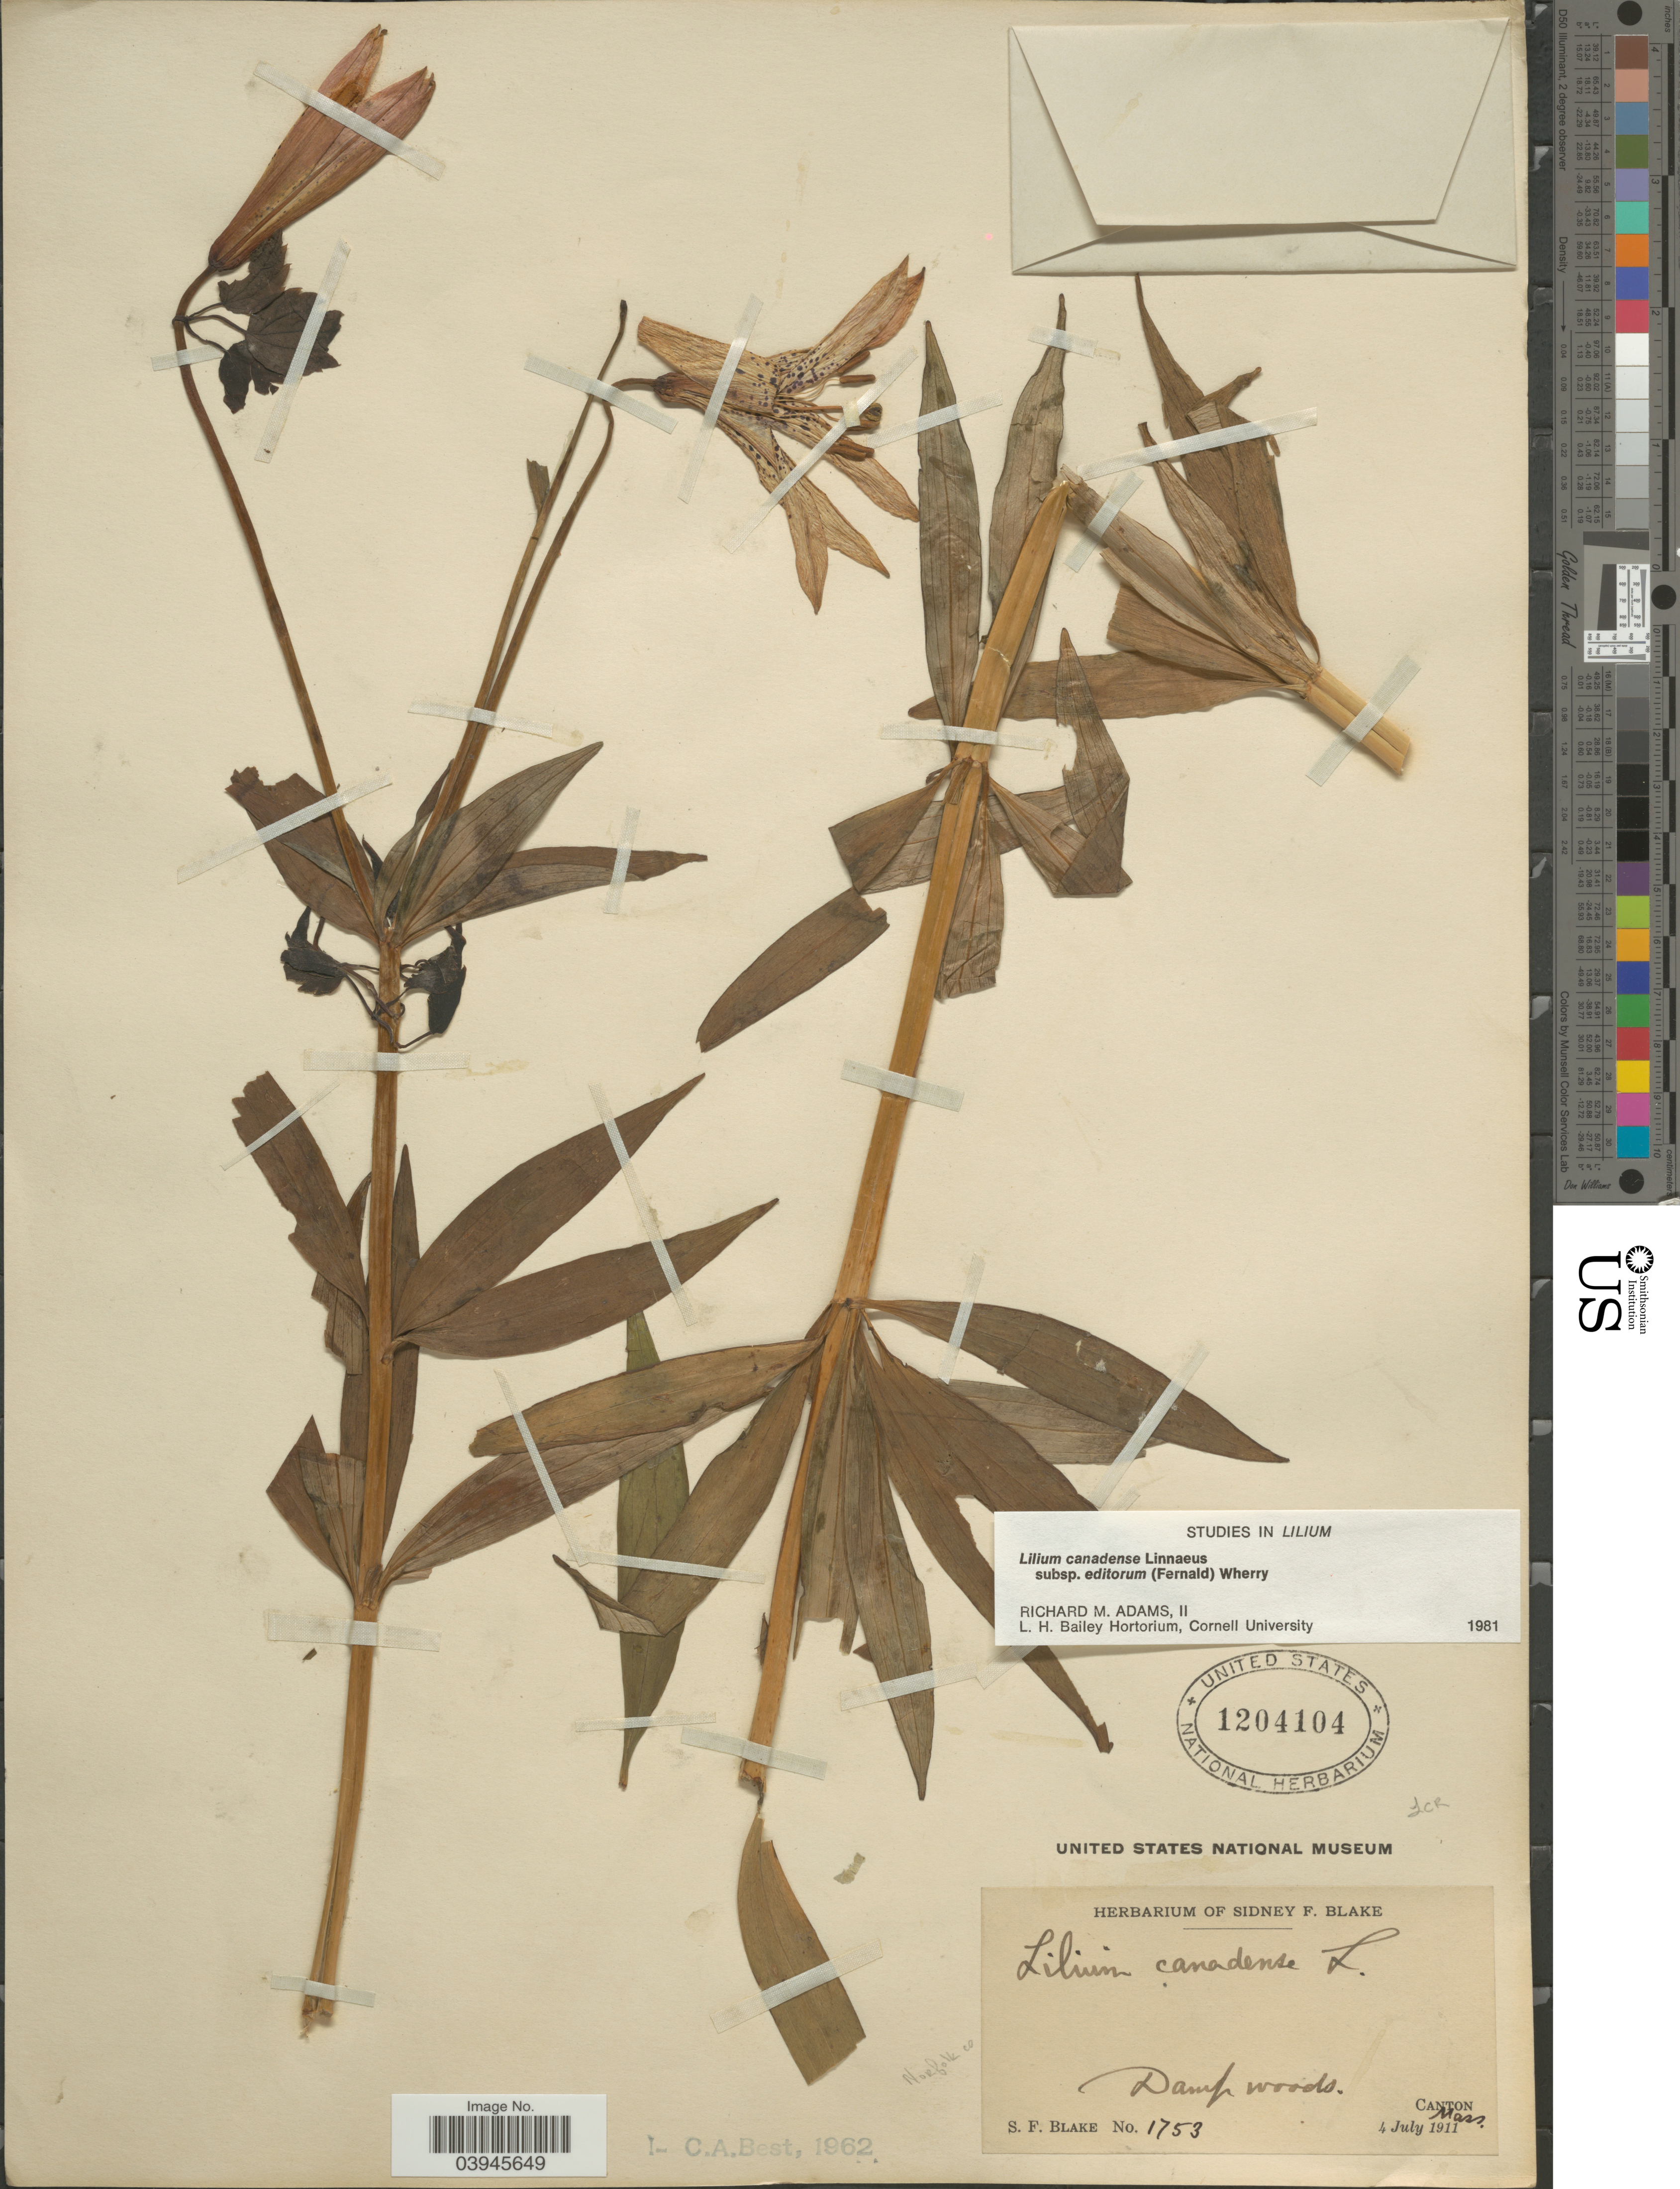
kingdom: Plantae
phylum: Tracheophyta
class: Liliopsida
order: Liliales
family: Liliaceae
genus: Lilium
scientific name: Lilium canadense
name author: L.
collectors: S. Blake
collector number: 1753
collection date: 1911-07-04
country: United States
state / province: Massachusetts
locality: Norfolk co. Damp woods, Canton.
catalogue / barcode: US 1204104